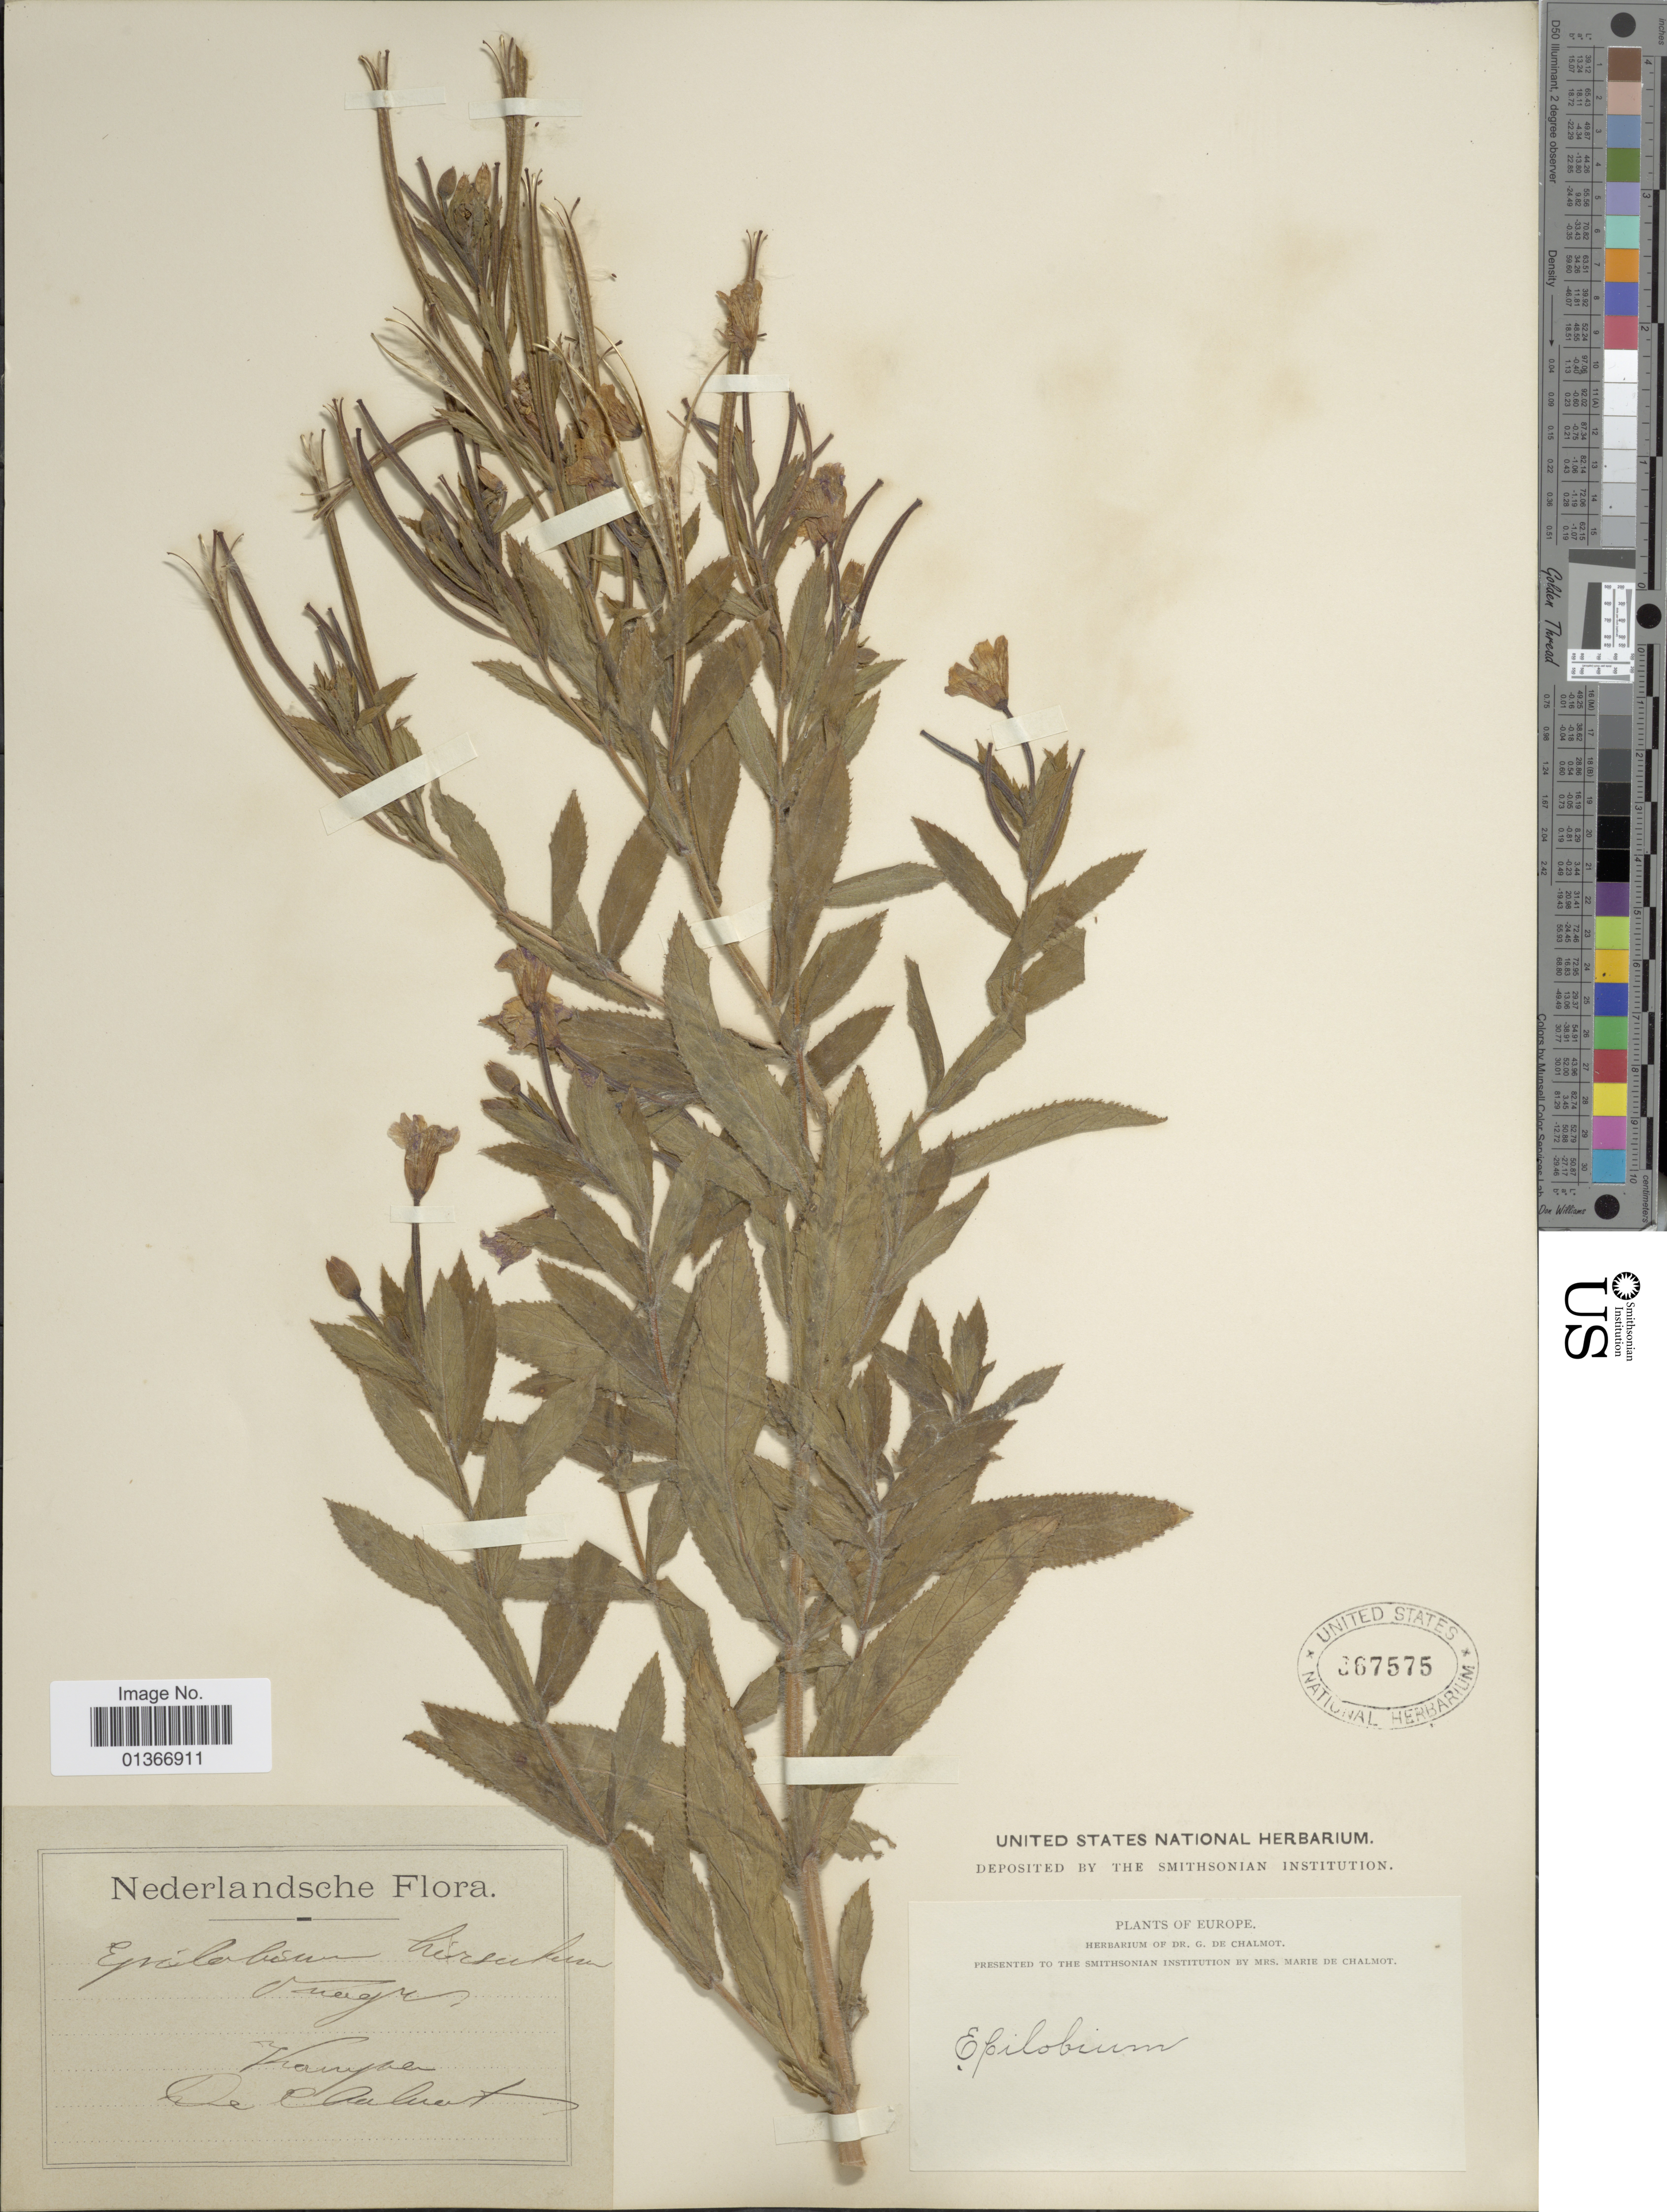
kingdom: Plantae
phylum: Tracheophyta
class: Magnoliopsida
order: Myrtales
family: Onagraceae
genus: Epilobium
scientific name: Epilobium hirsutum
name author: L.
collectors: G. de Chalmot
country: Netherlands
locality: Kampen.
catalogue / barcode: US 367575